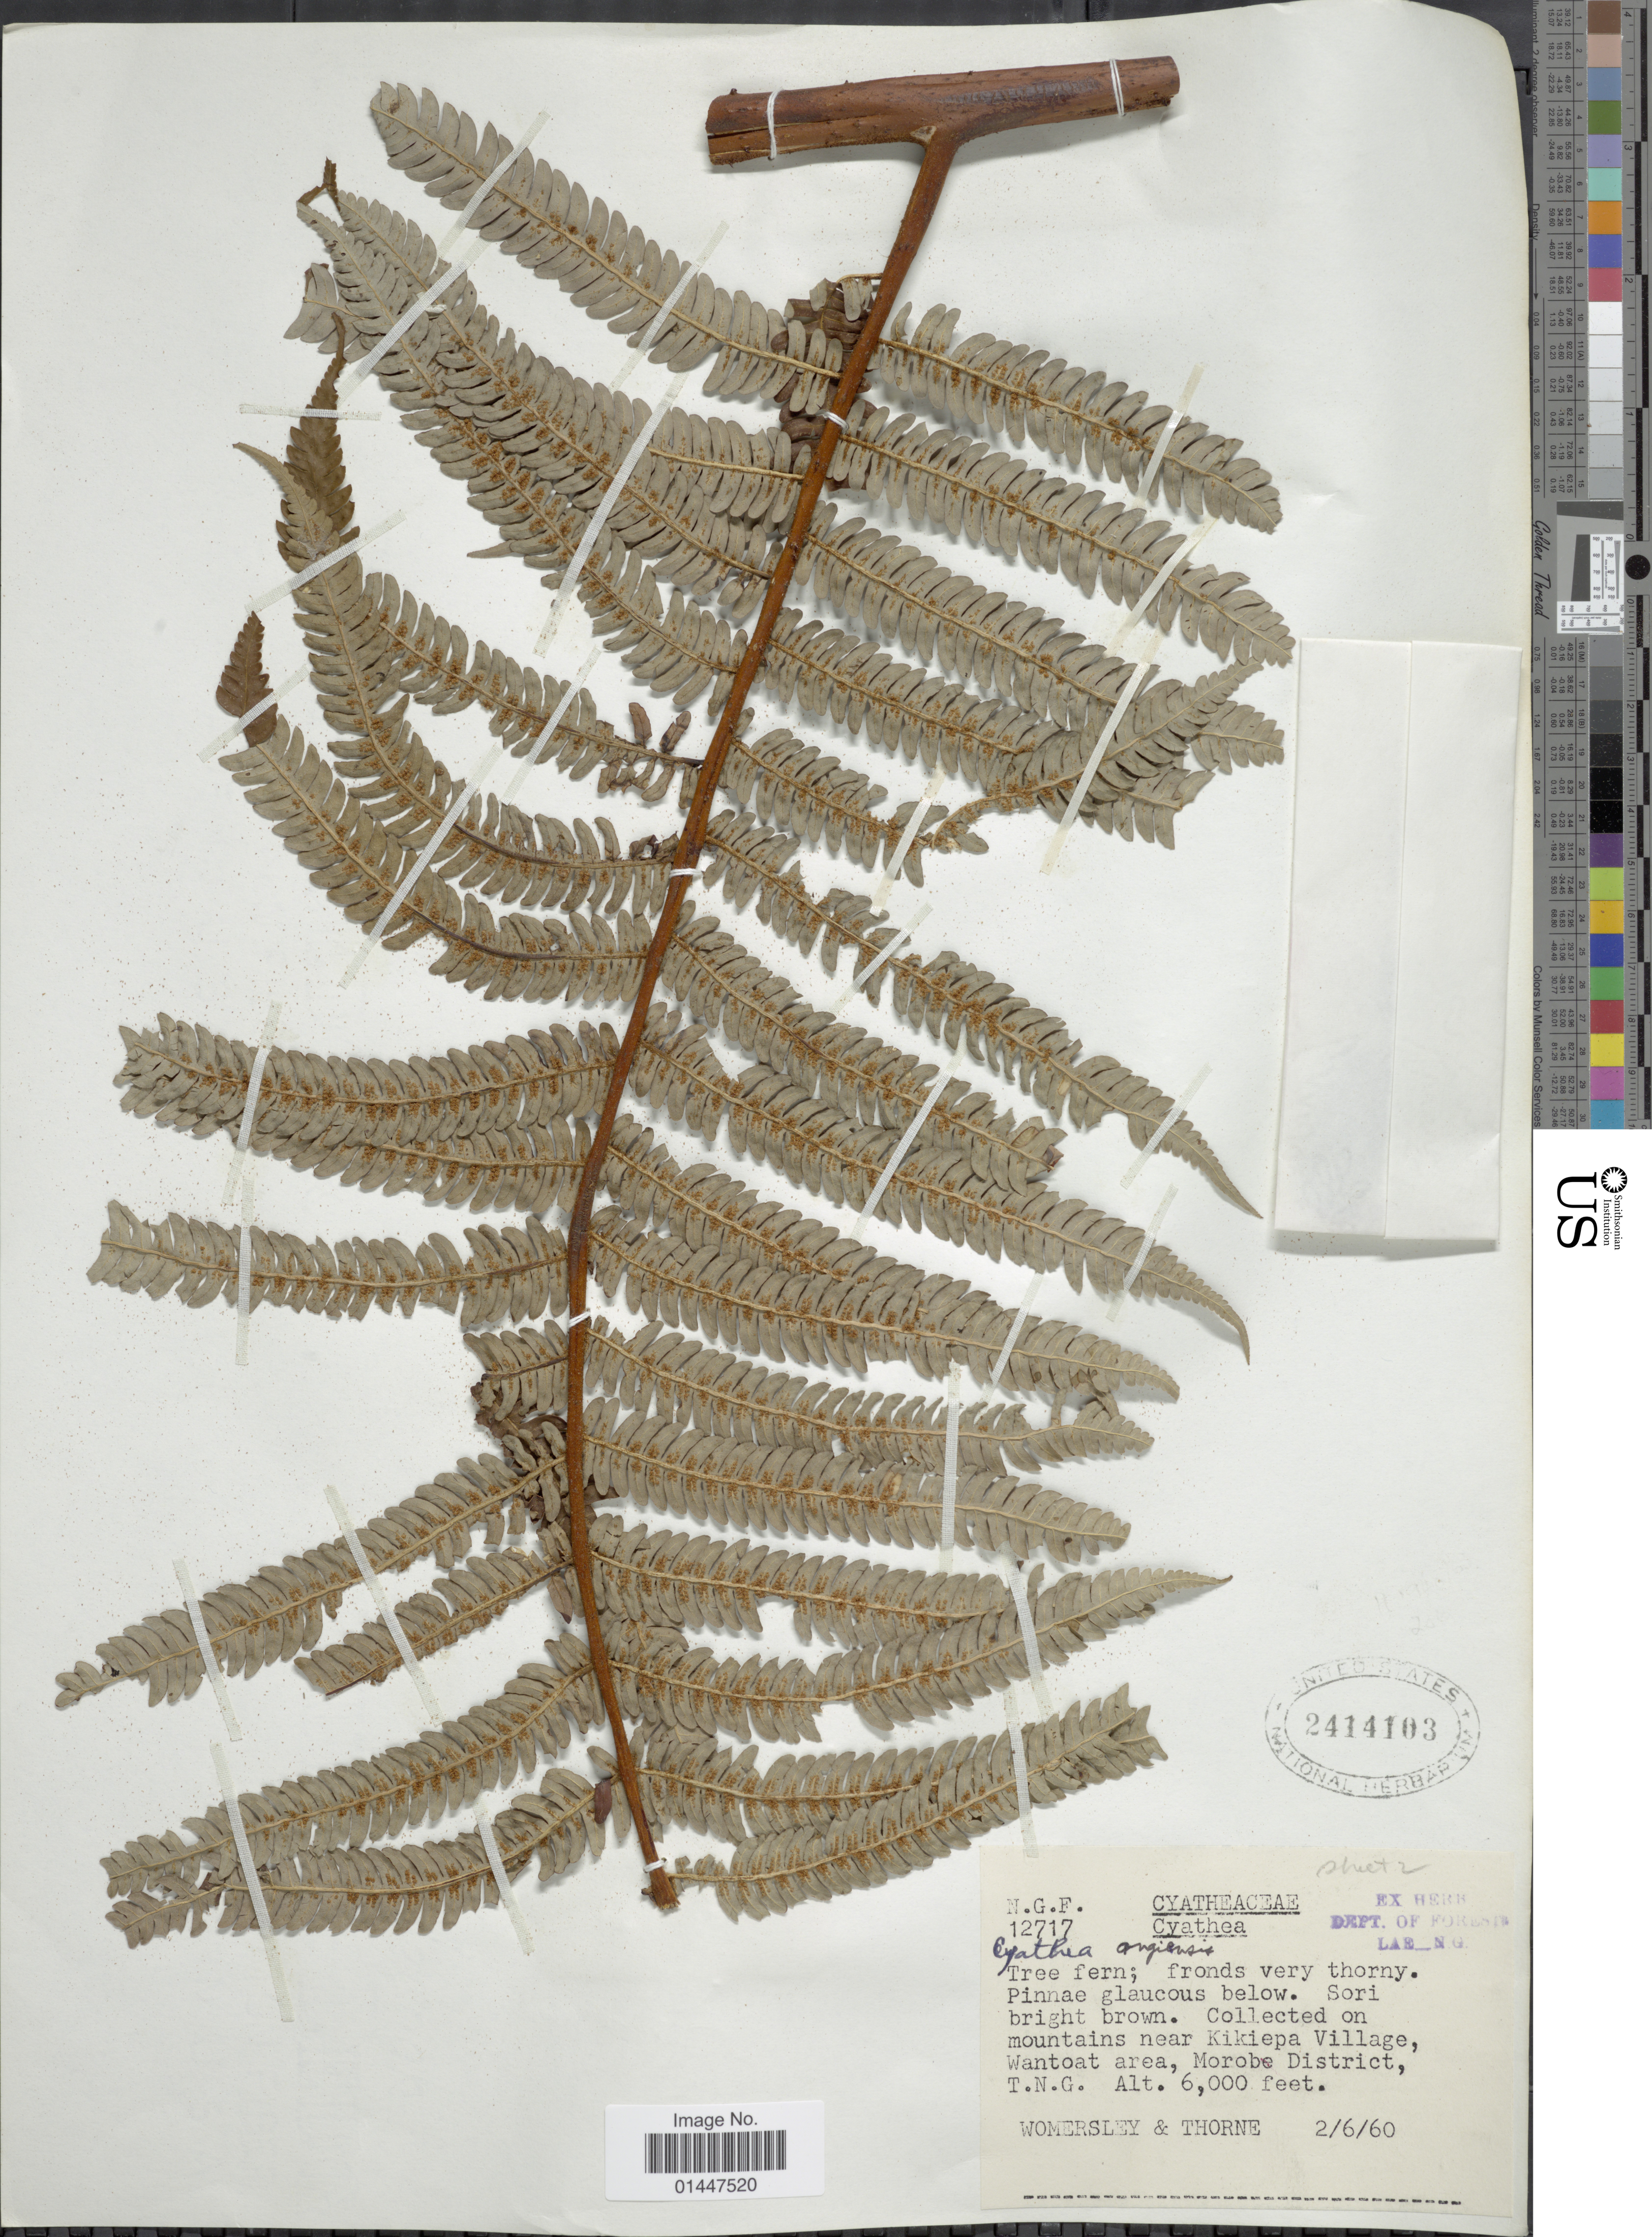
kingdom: Plantae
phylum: Tracheophyta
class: Polypodiopsida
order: Cyatheales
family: Cyatheaceae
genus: Sphaeropteris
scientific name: Sphaeropteris angiensis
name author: (A. Gepp) R.M. Tryon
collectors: J. S. Womersley & -. Thorne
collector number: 12717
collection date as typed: Transcribed d/m/y: 2/6/60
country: Papua New Guinea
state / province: Morobe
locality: Mountains near Kikiepa Village, Wantoat area, Morobe District, T. N. G.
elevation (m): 1829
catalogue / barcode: US 2414103